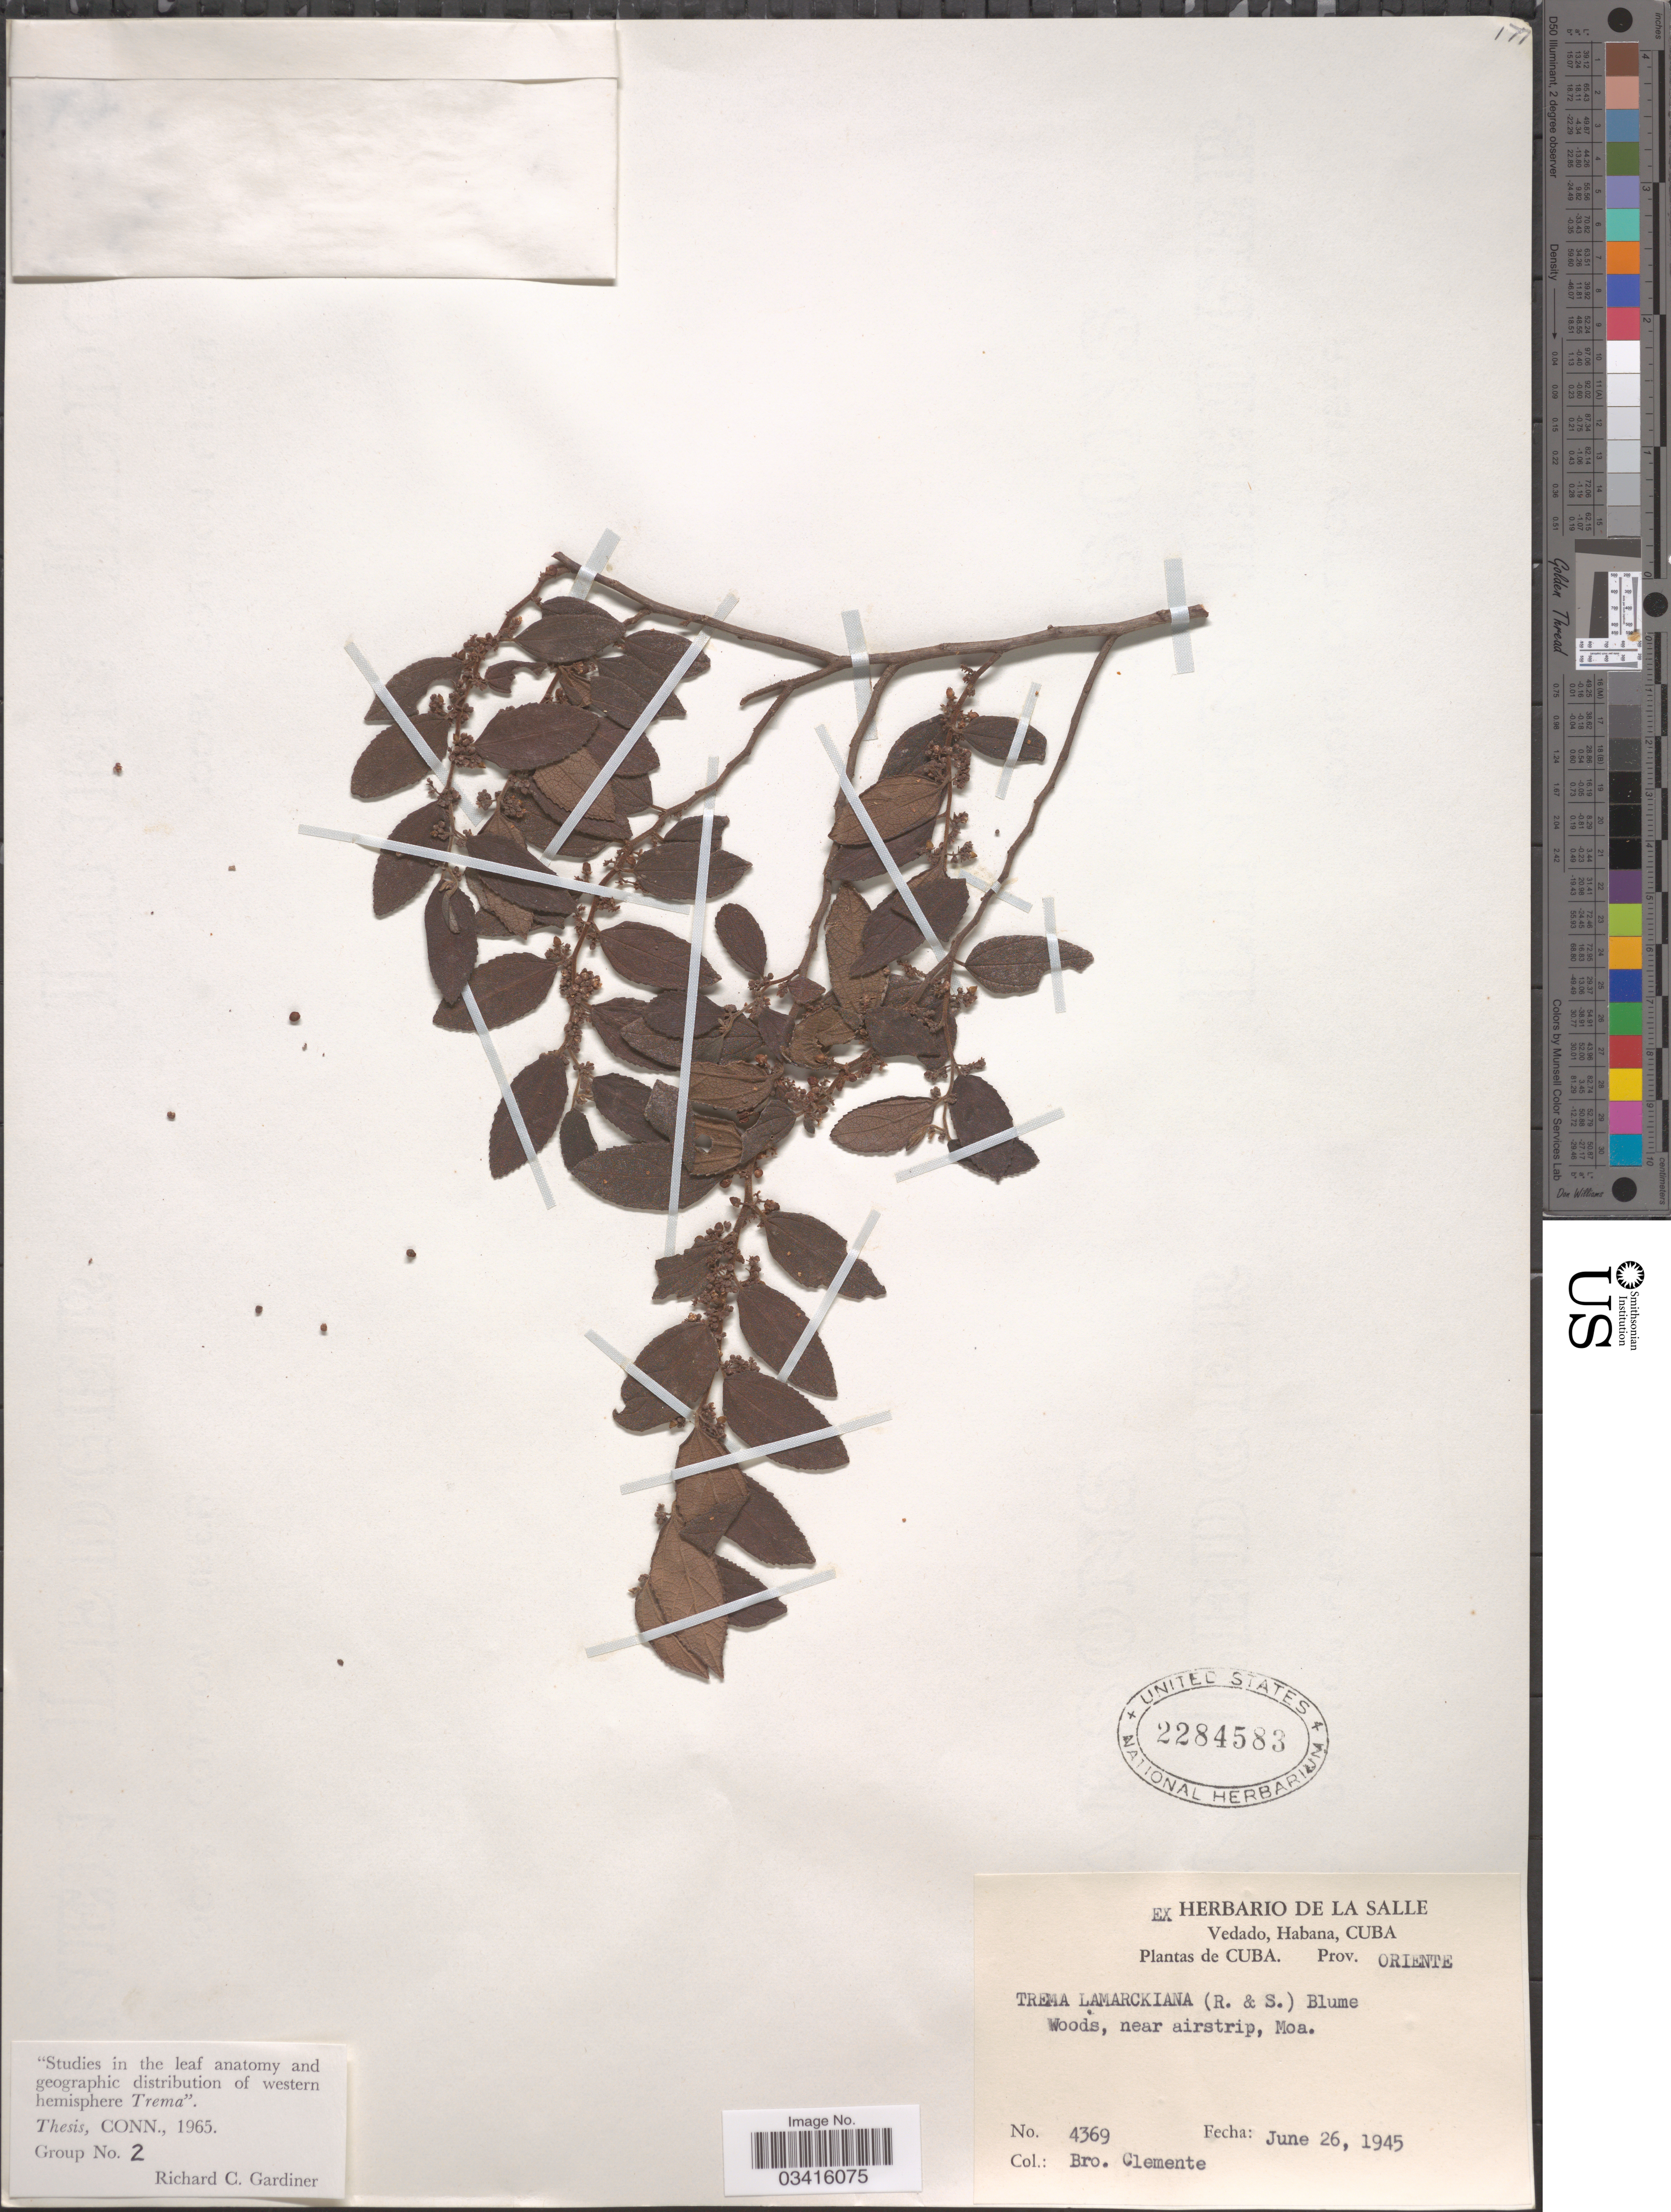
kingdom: Plantae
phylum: Tracheophyta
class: Magnoliopsida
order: Rosales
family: Cannabaceae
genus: Trema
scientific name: Trema lamarckianum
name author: (Schult.) Blume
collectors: Bro. Clemente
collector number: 4369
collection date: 1945-06-26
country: Cuba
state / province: Oriente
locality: Woods, near airstrip, Moa.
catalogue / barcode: US 2284583